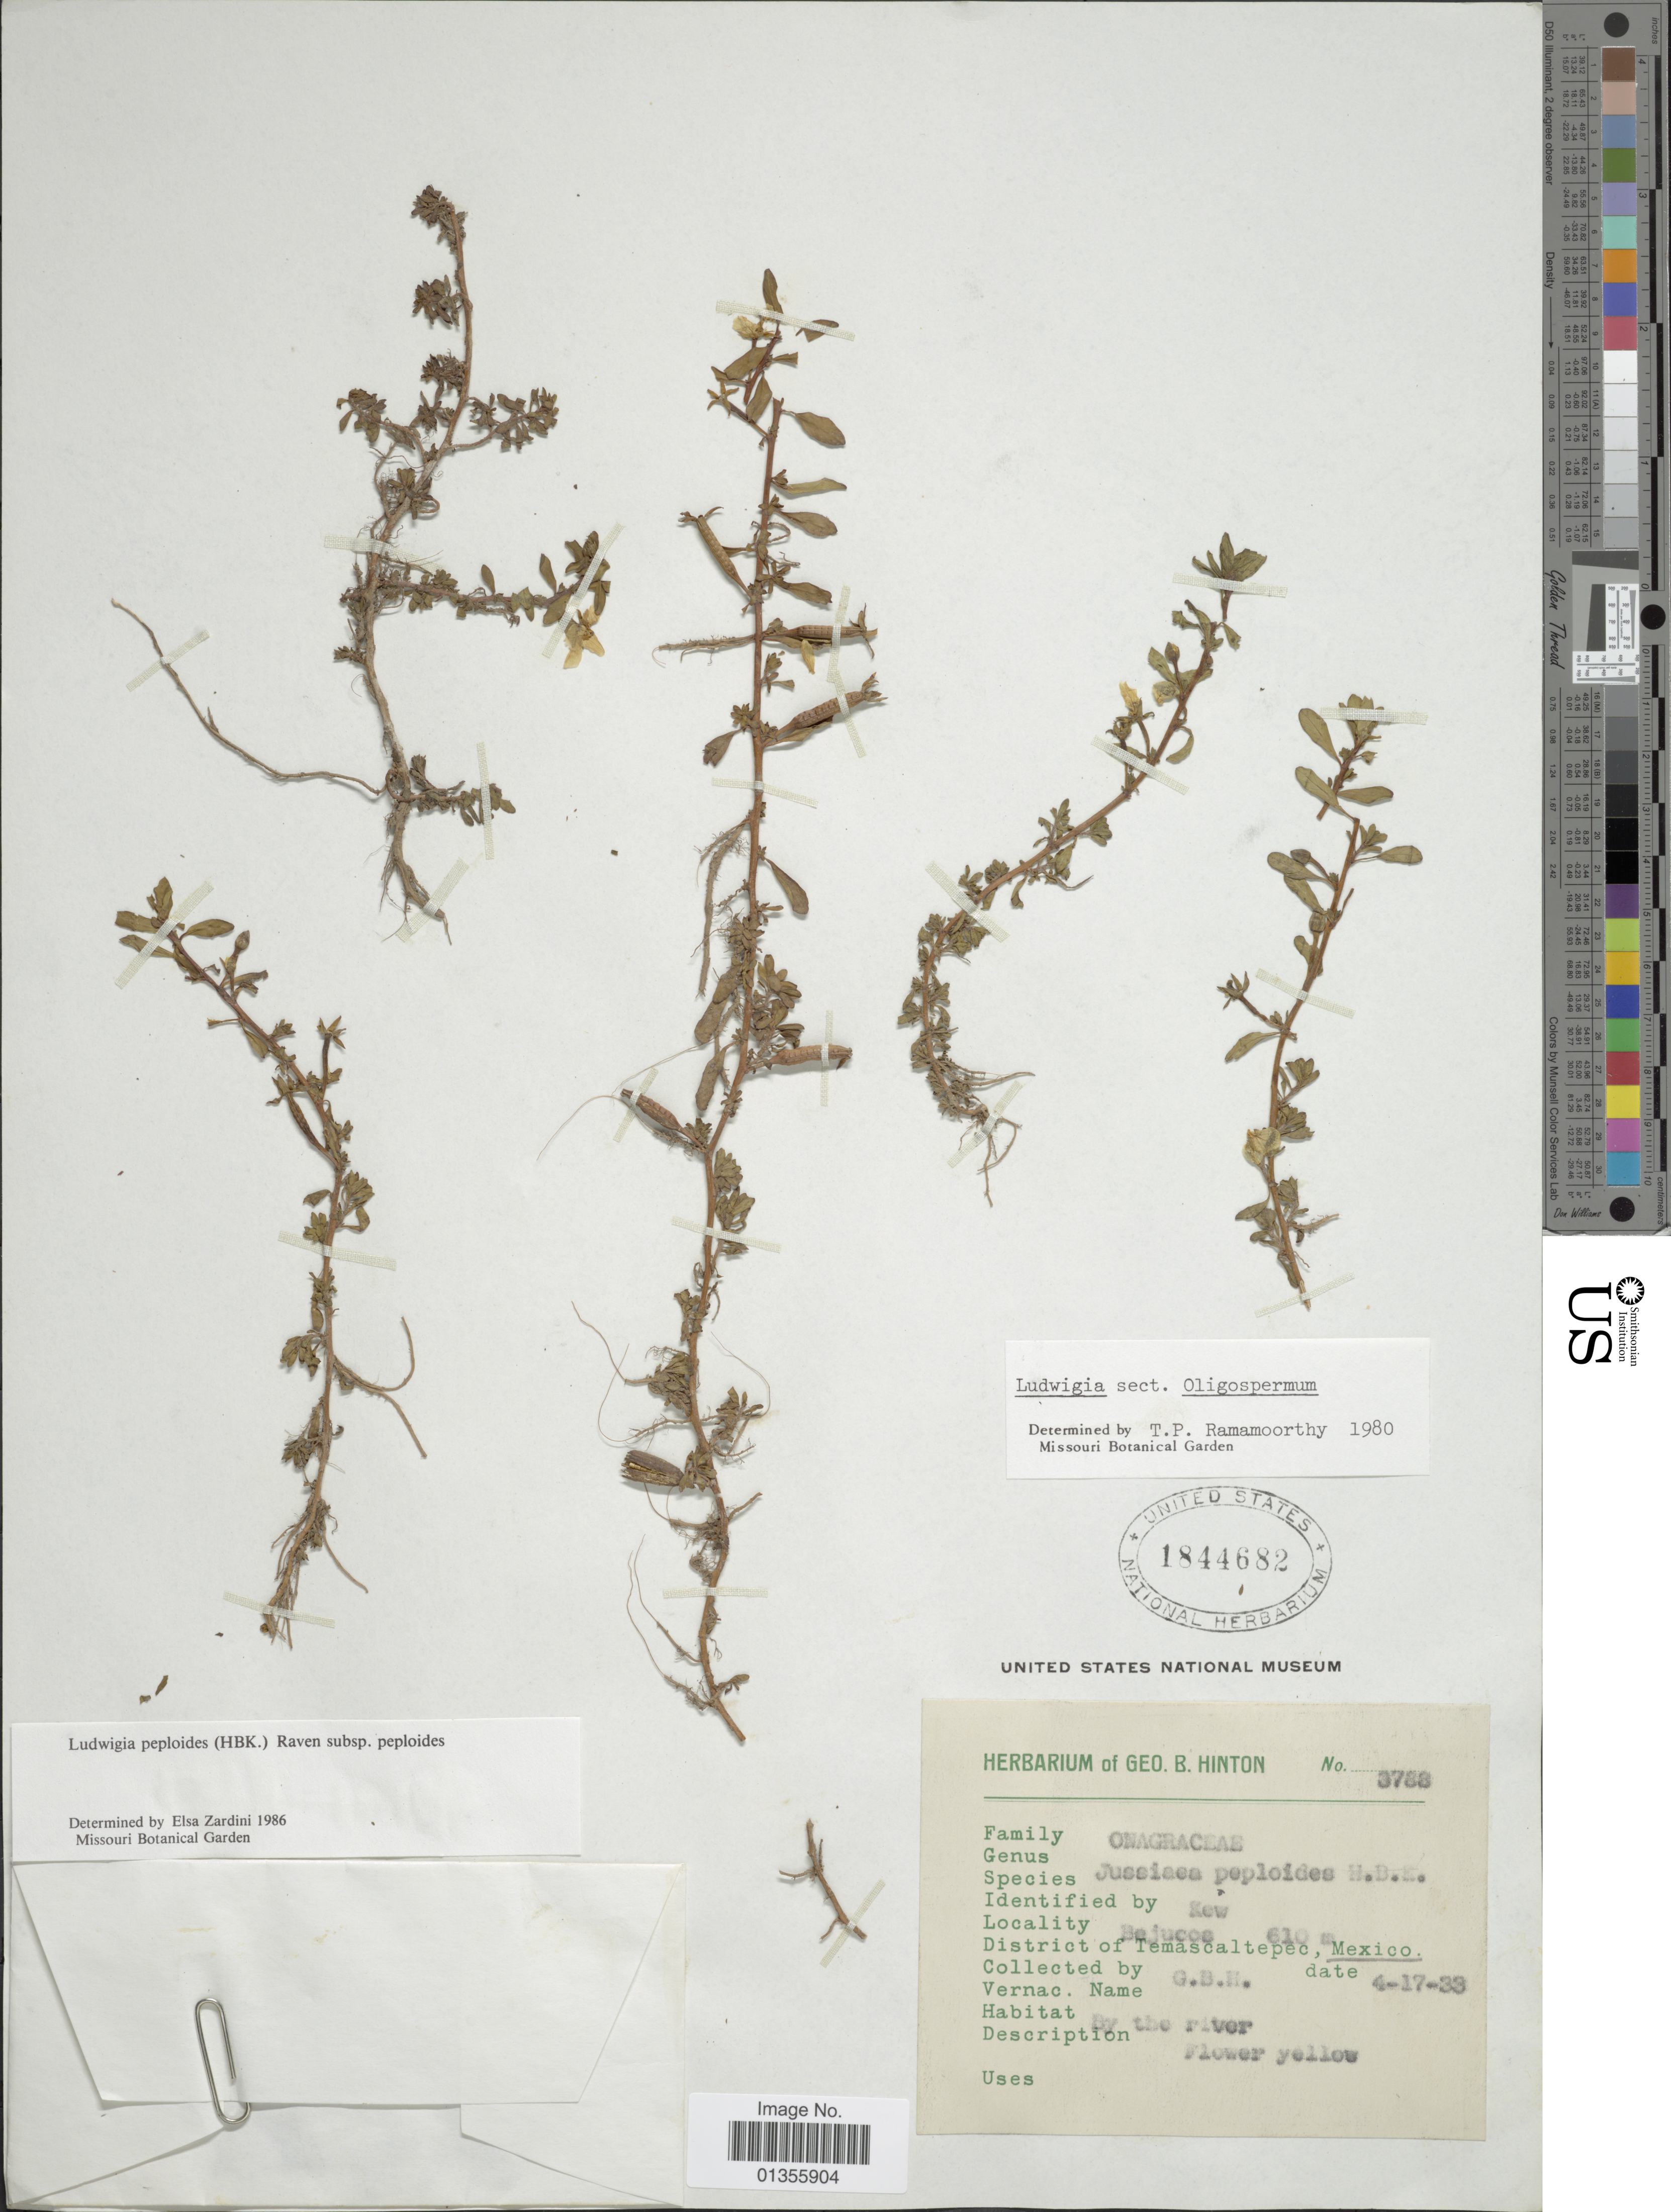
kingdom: Plantae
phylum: Tracheophyta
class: Magnoliopsida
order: Myrtales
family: Onagraceae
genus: Ludwigia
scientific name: Ludwigia peploides subsp. peploides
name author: (Kunth) P.H. Raven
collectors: G. B. Hinton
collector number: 3783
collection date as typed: Transcribed d/m/y: 17/4/33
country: Mexico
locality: Bejucos. District of Temascaltepec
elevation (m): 610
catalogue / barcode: US 1844682